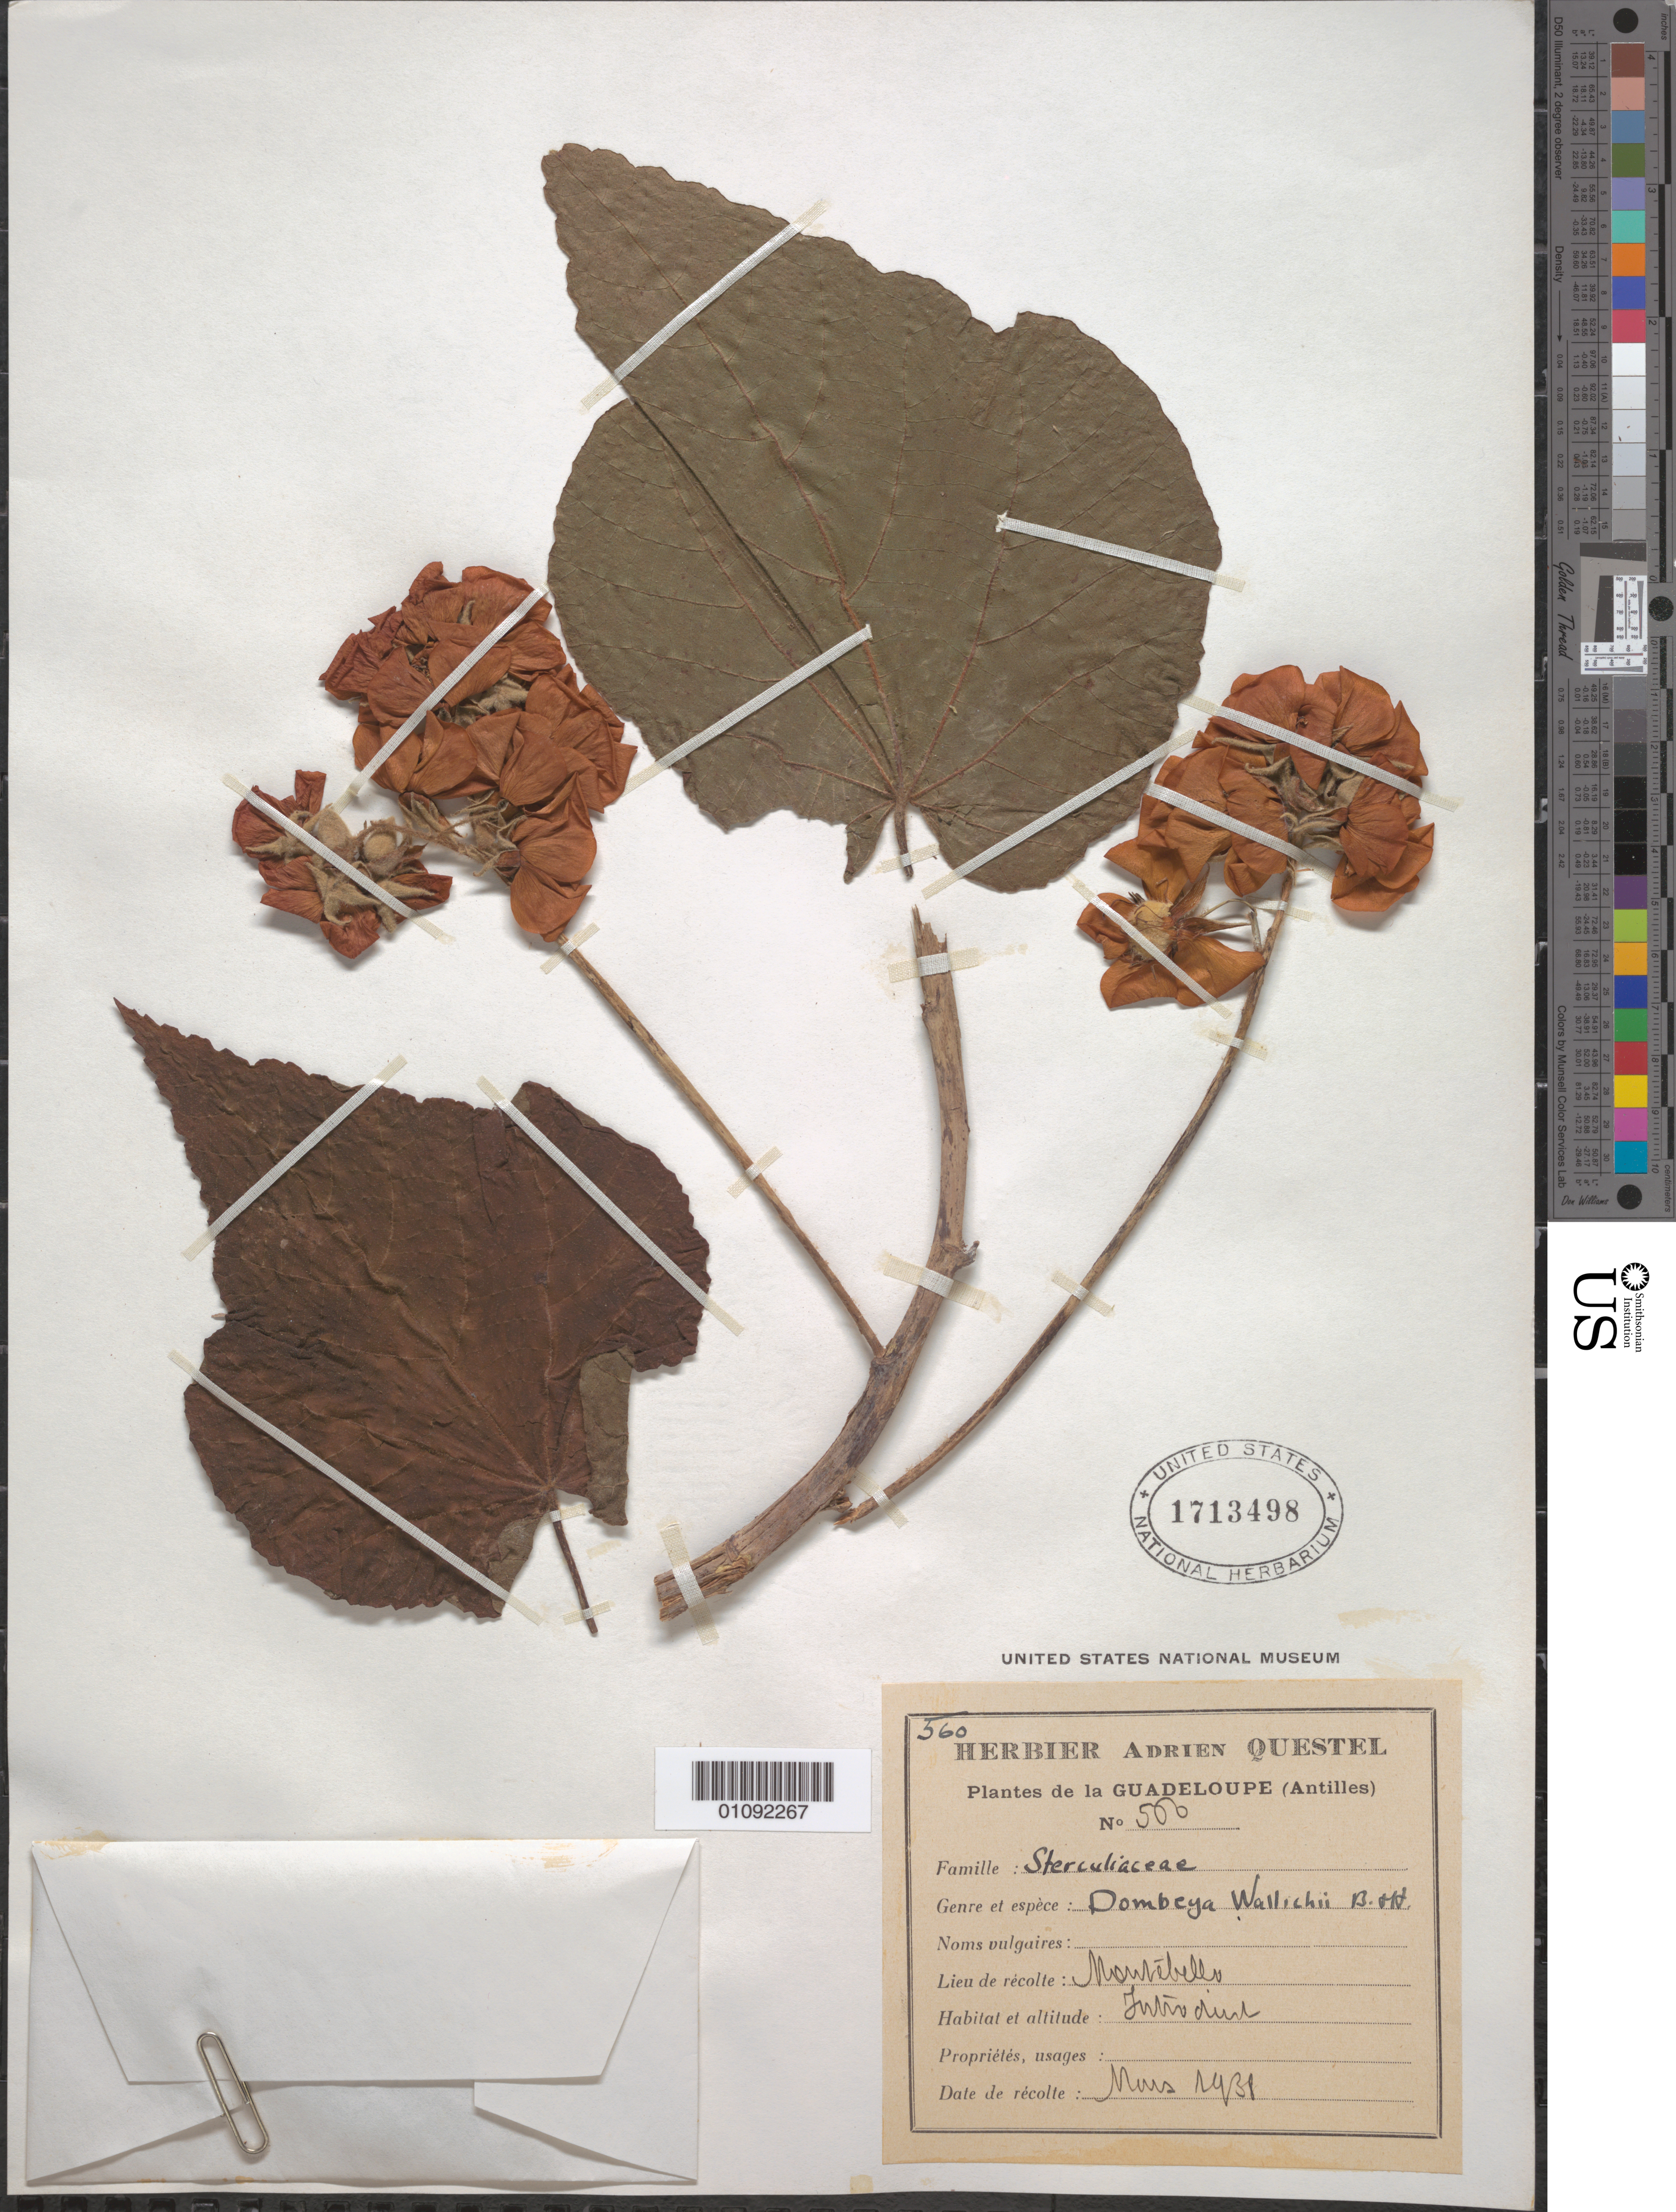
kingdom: Plantae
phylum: Tracheophyta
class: Magnoliopsida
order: Malvales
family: Malvaceae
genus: Dombeya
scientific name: Dombeya sp.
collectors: A. Questel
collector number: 560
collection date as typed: May 1938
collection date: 1938-05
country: Guadeloupe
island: Basse Terre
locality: Montebello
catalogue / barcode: US 1713498